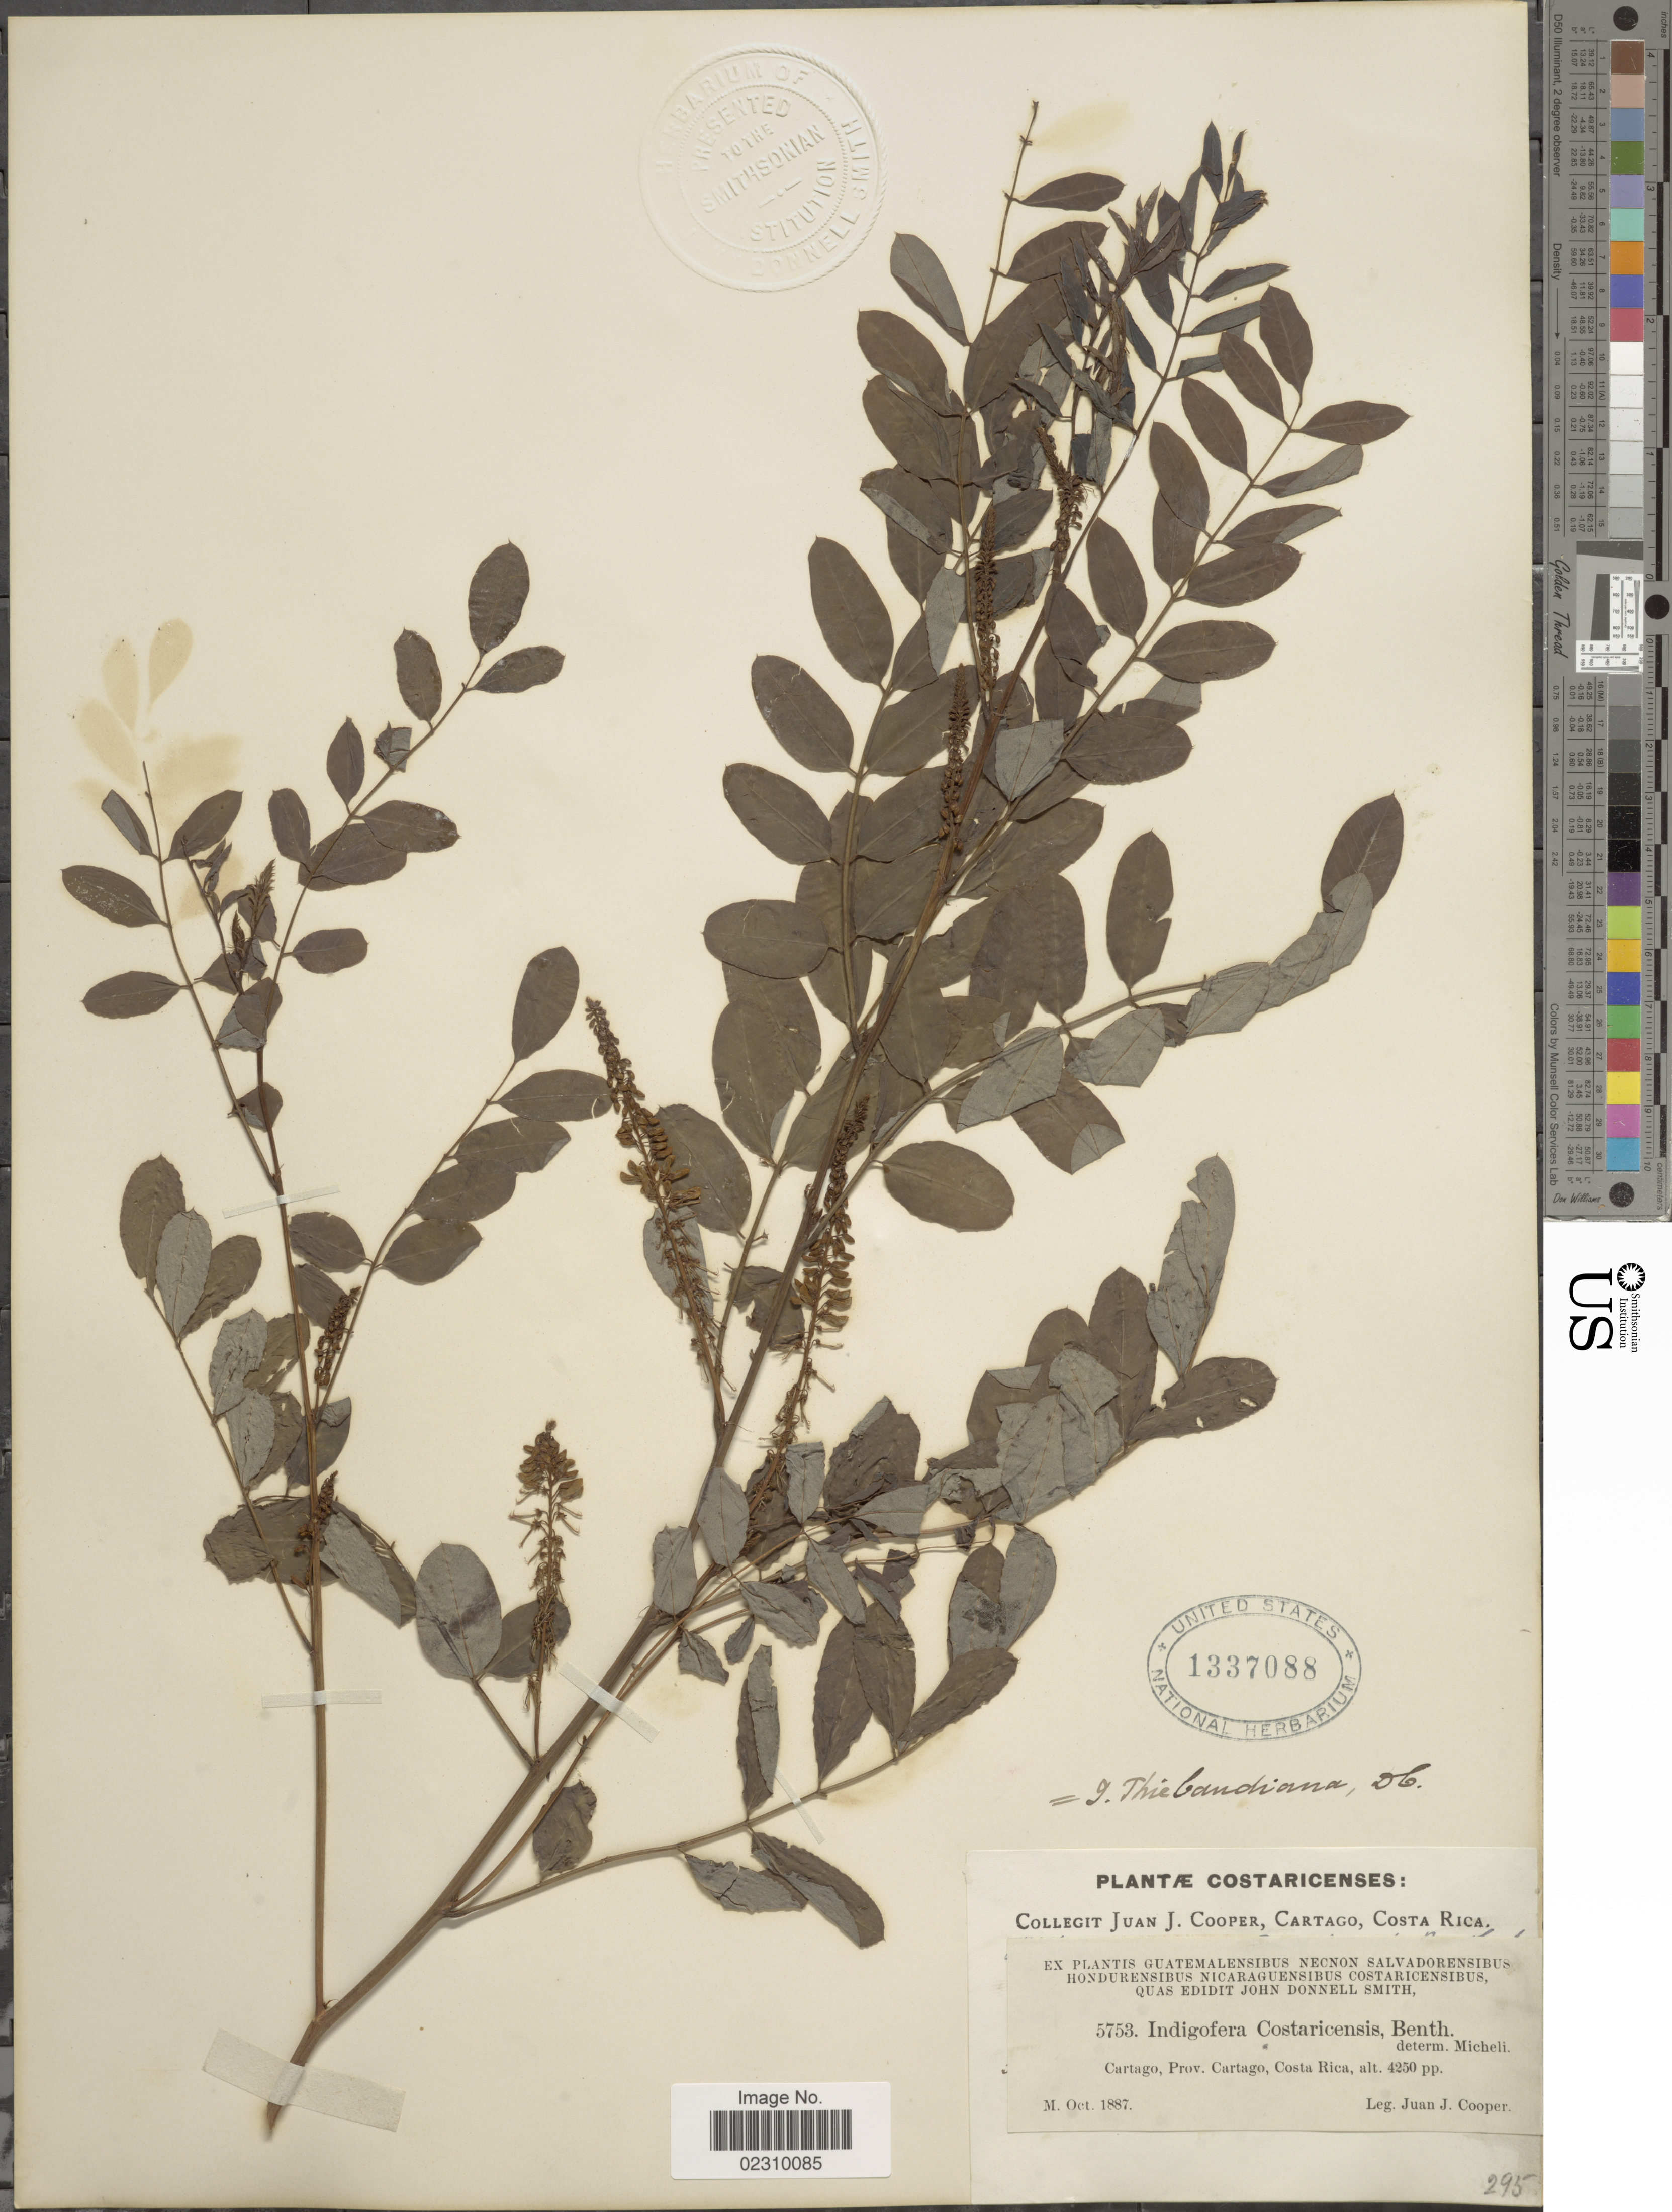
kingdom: Plantae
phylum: Tracheophyta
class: Magnoliopsida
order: Fabales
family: Fabaceae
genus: Indigofera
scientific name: Indigofera thibaudiana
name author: DC.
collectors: J. J. Cooper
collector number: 5753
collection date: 1887-10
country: Costa Rica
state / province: Cartago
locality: Cartago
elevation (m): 1295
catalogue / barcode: US 1337088